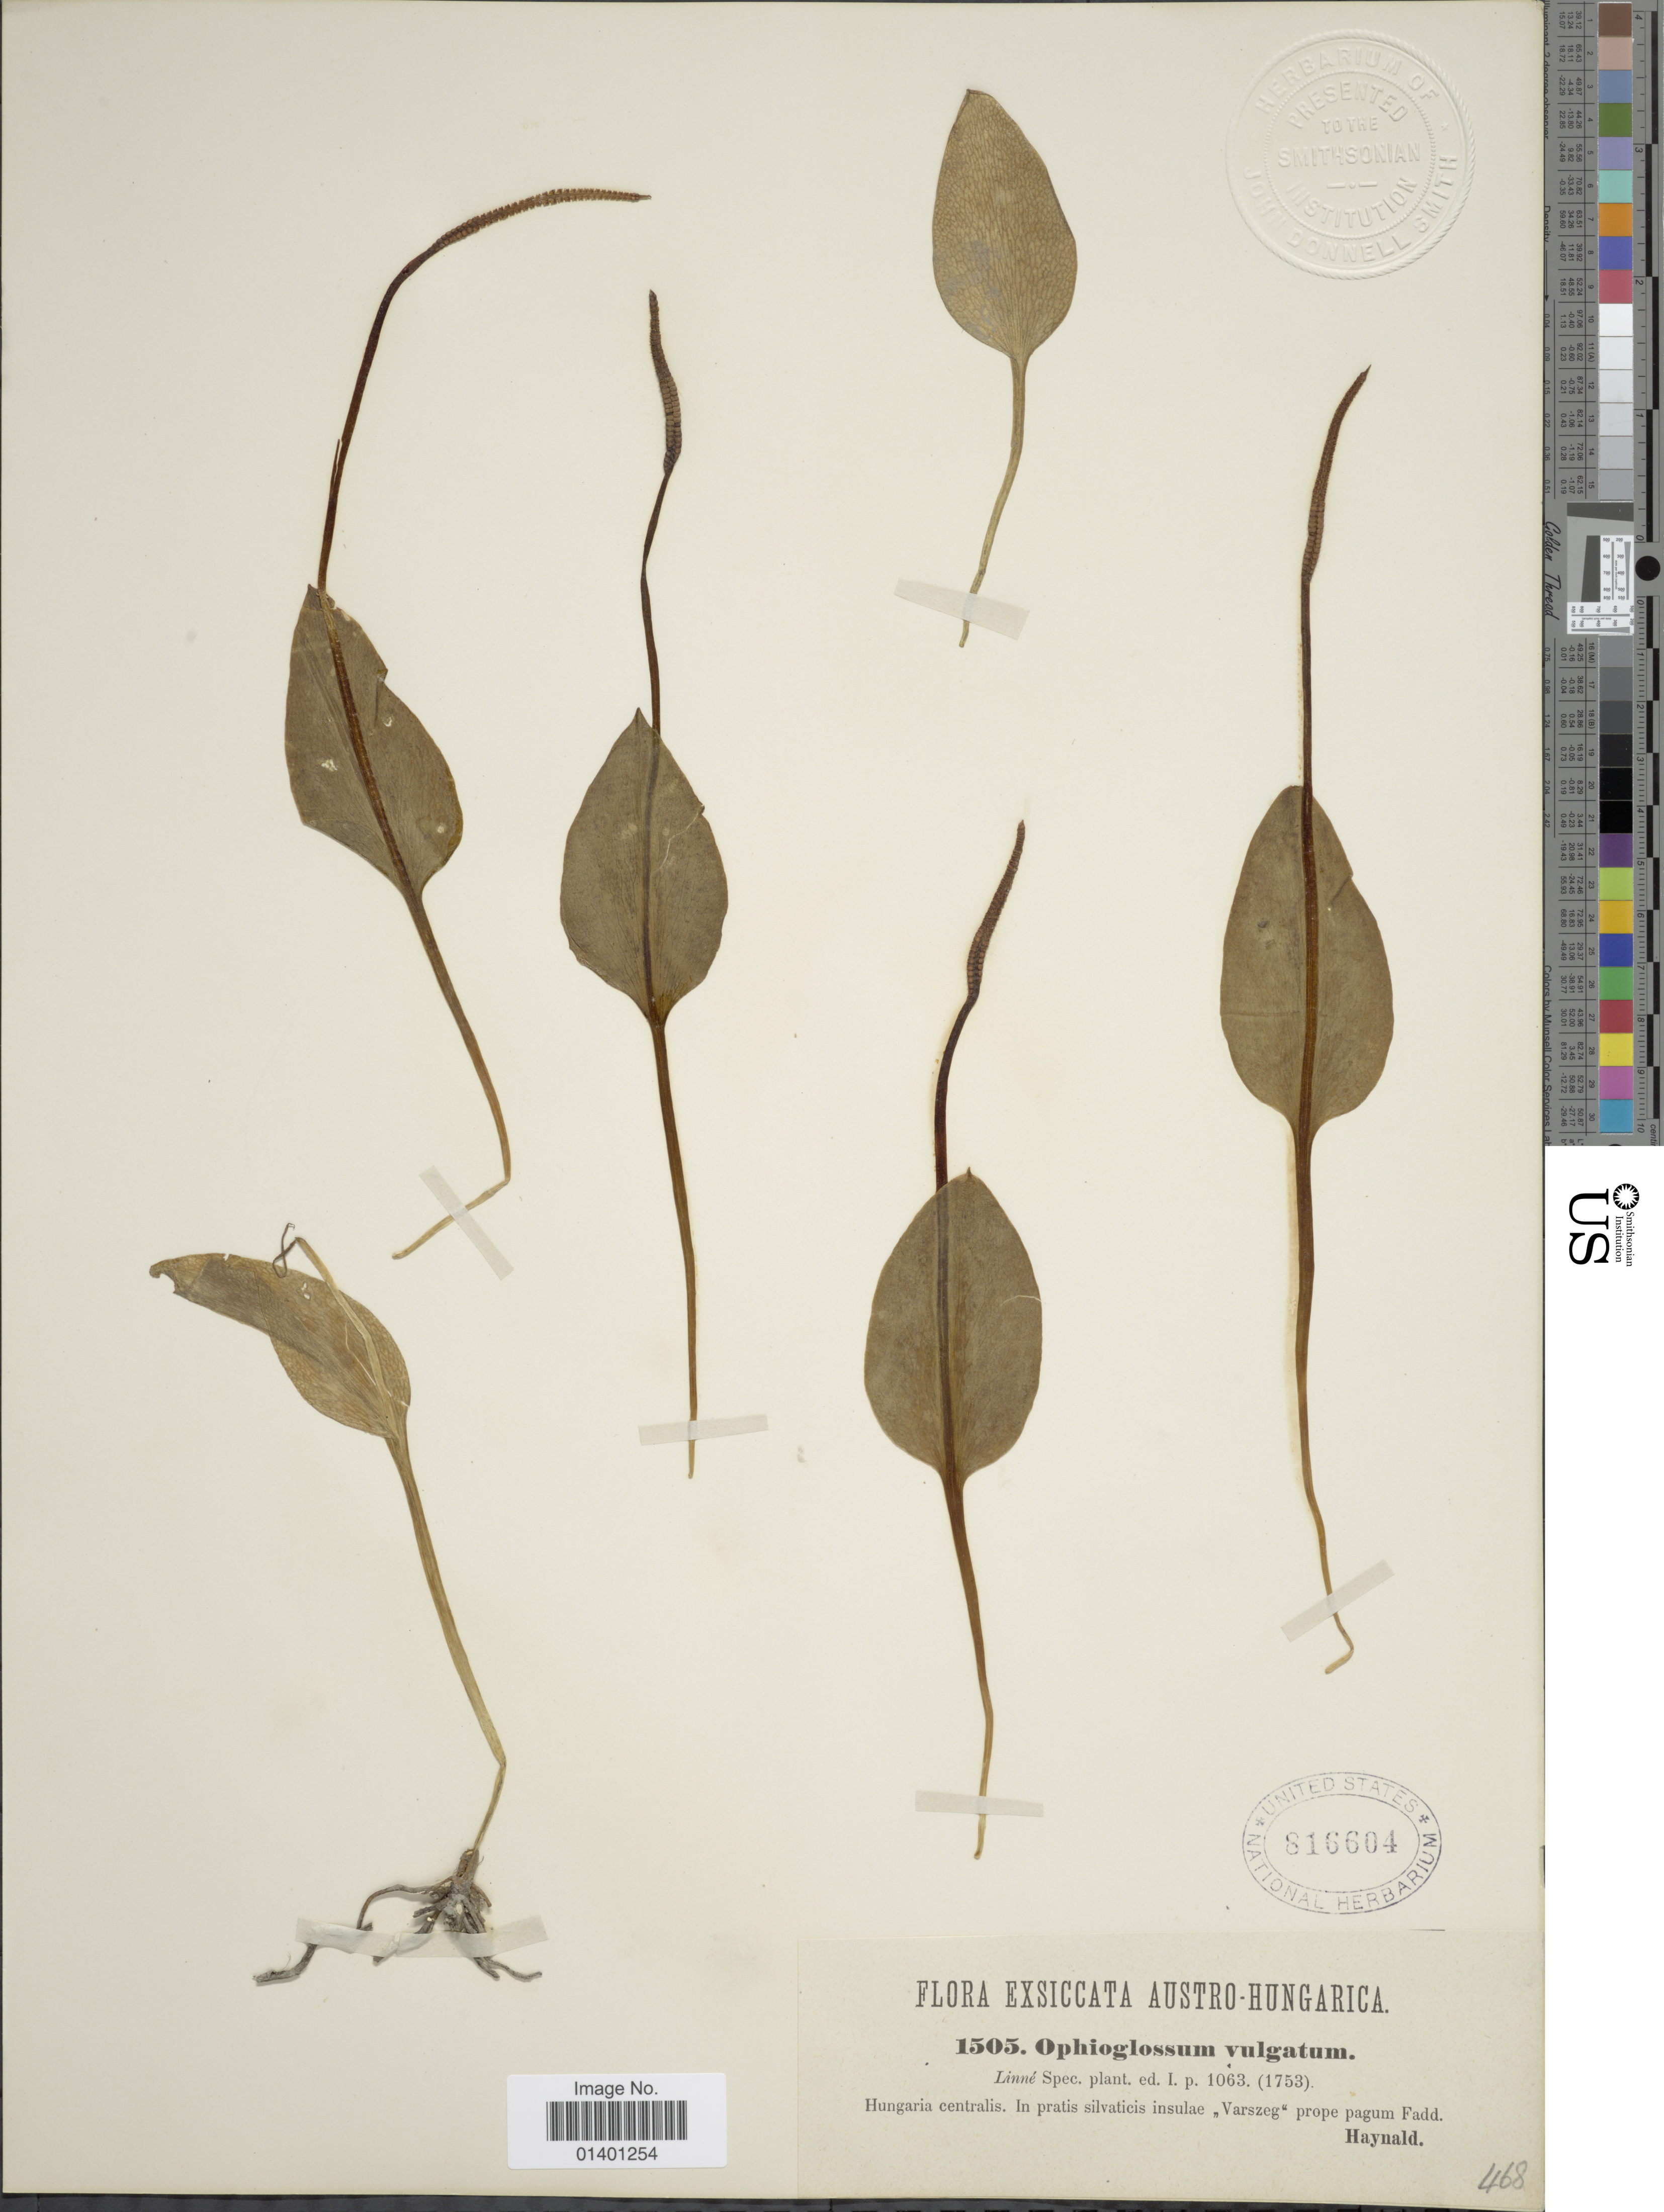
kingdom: Plantae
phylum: Tracheophyta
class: Polypodiopsida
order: Ophioglossales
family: Ophioglossaceae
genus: Ophioglossum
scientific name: Ophioglossum vulgatum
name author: L.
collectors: -. Haynald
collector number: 1505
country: Hungary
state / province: Tolna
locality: Austro-Hungarica, Hungaria centralis, in pratis silvaticis insulae "Varszeg" prope pagum Fadd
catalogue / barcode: US 816604